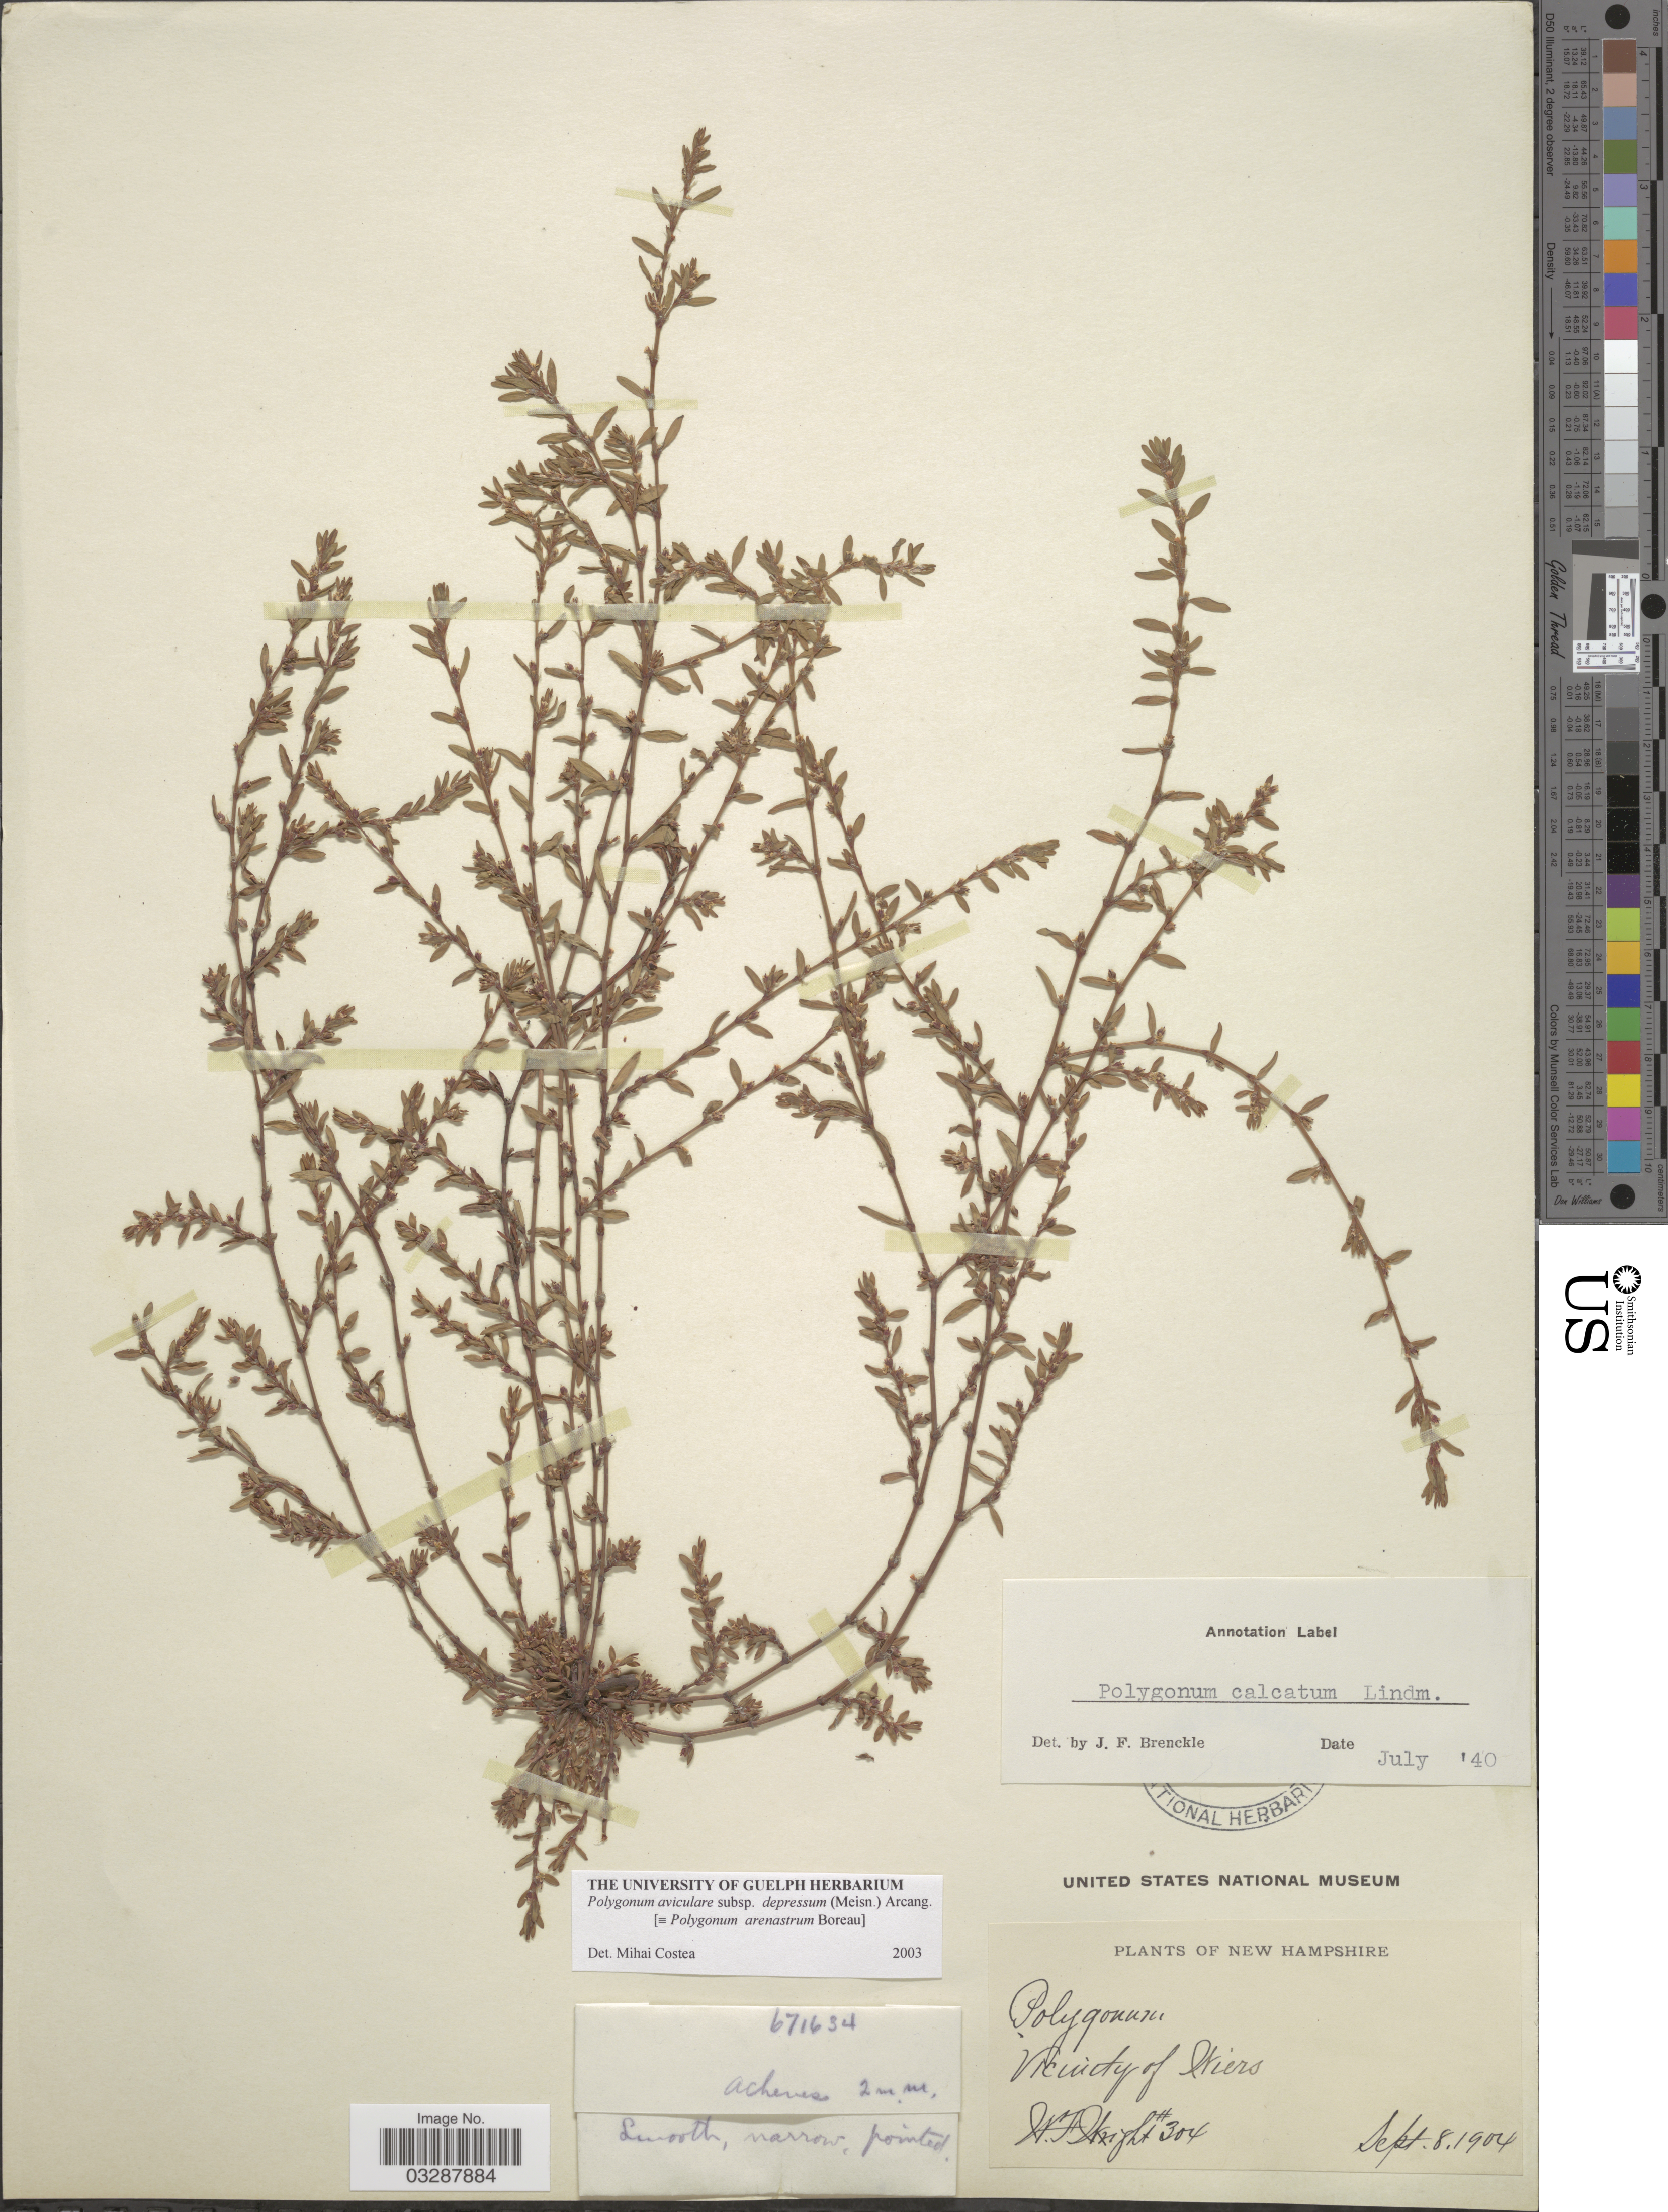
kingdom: Plantae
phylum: Tracheophyta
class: Magnoliopsida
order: Caryophyllales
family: Polygonaceae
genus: Polygonum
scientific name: Polygonum aviculare subsp. depressum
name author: (Meisn.) Arcang.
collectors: W. F. Wright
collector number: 304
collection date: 1904-09-08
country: United States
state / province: New Hampshire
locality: Vicinity of Wiers.